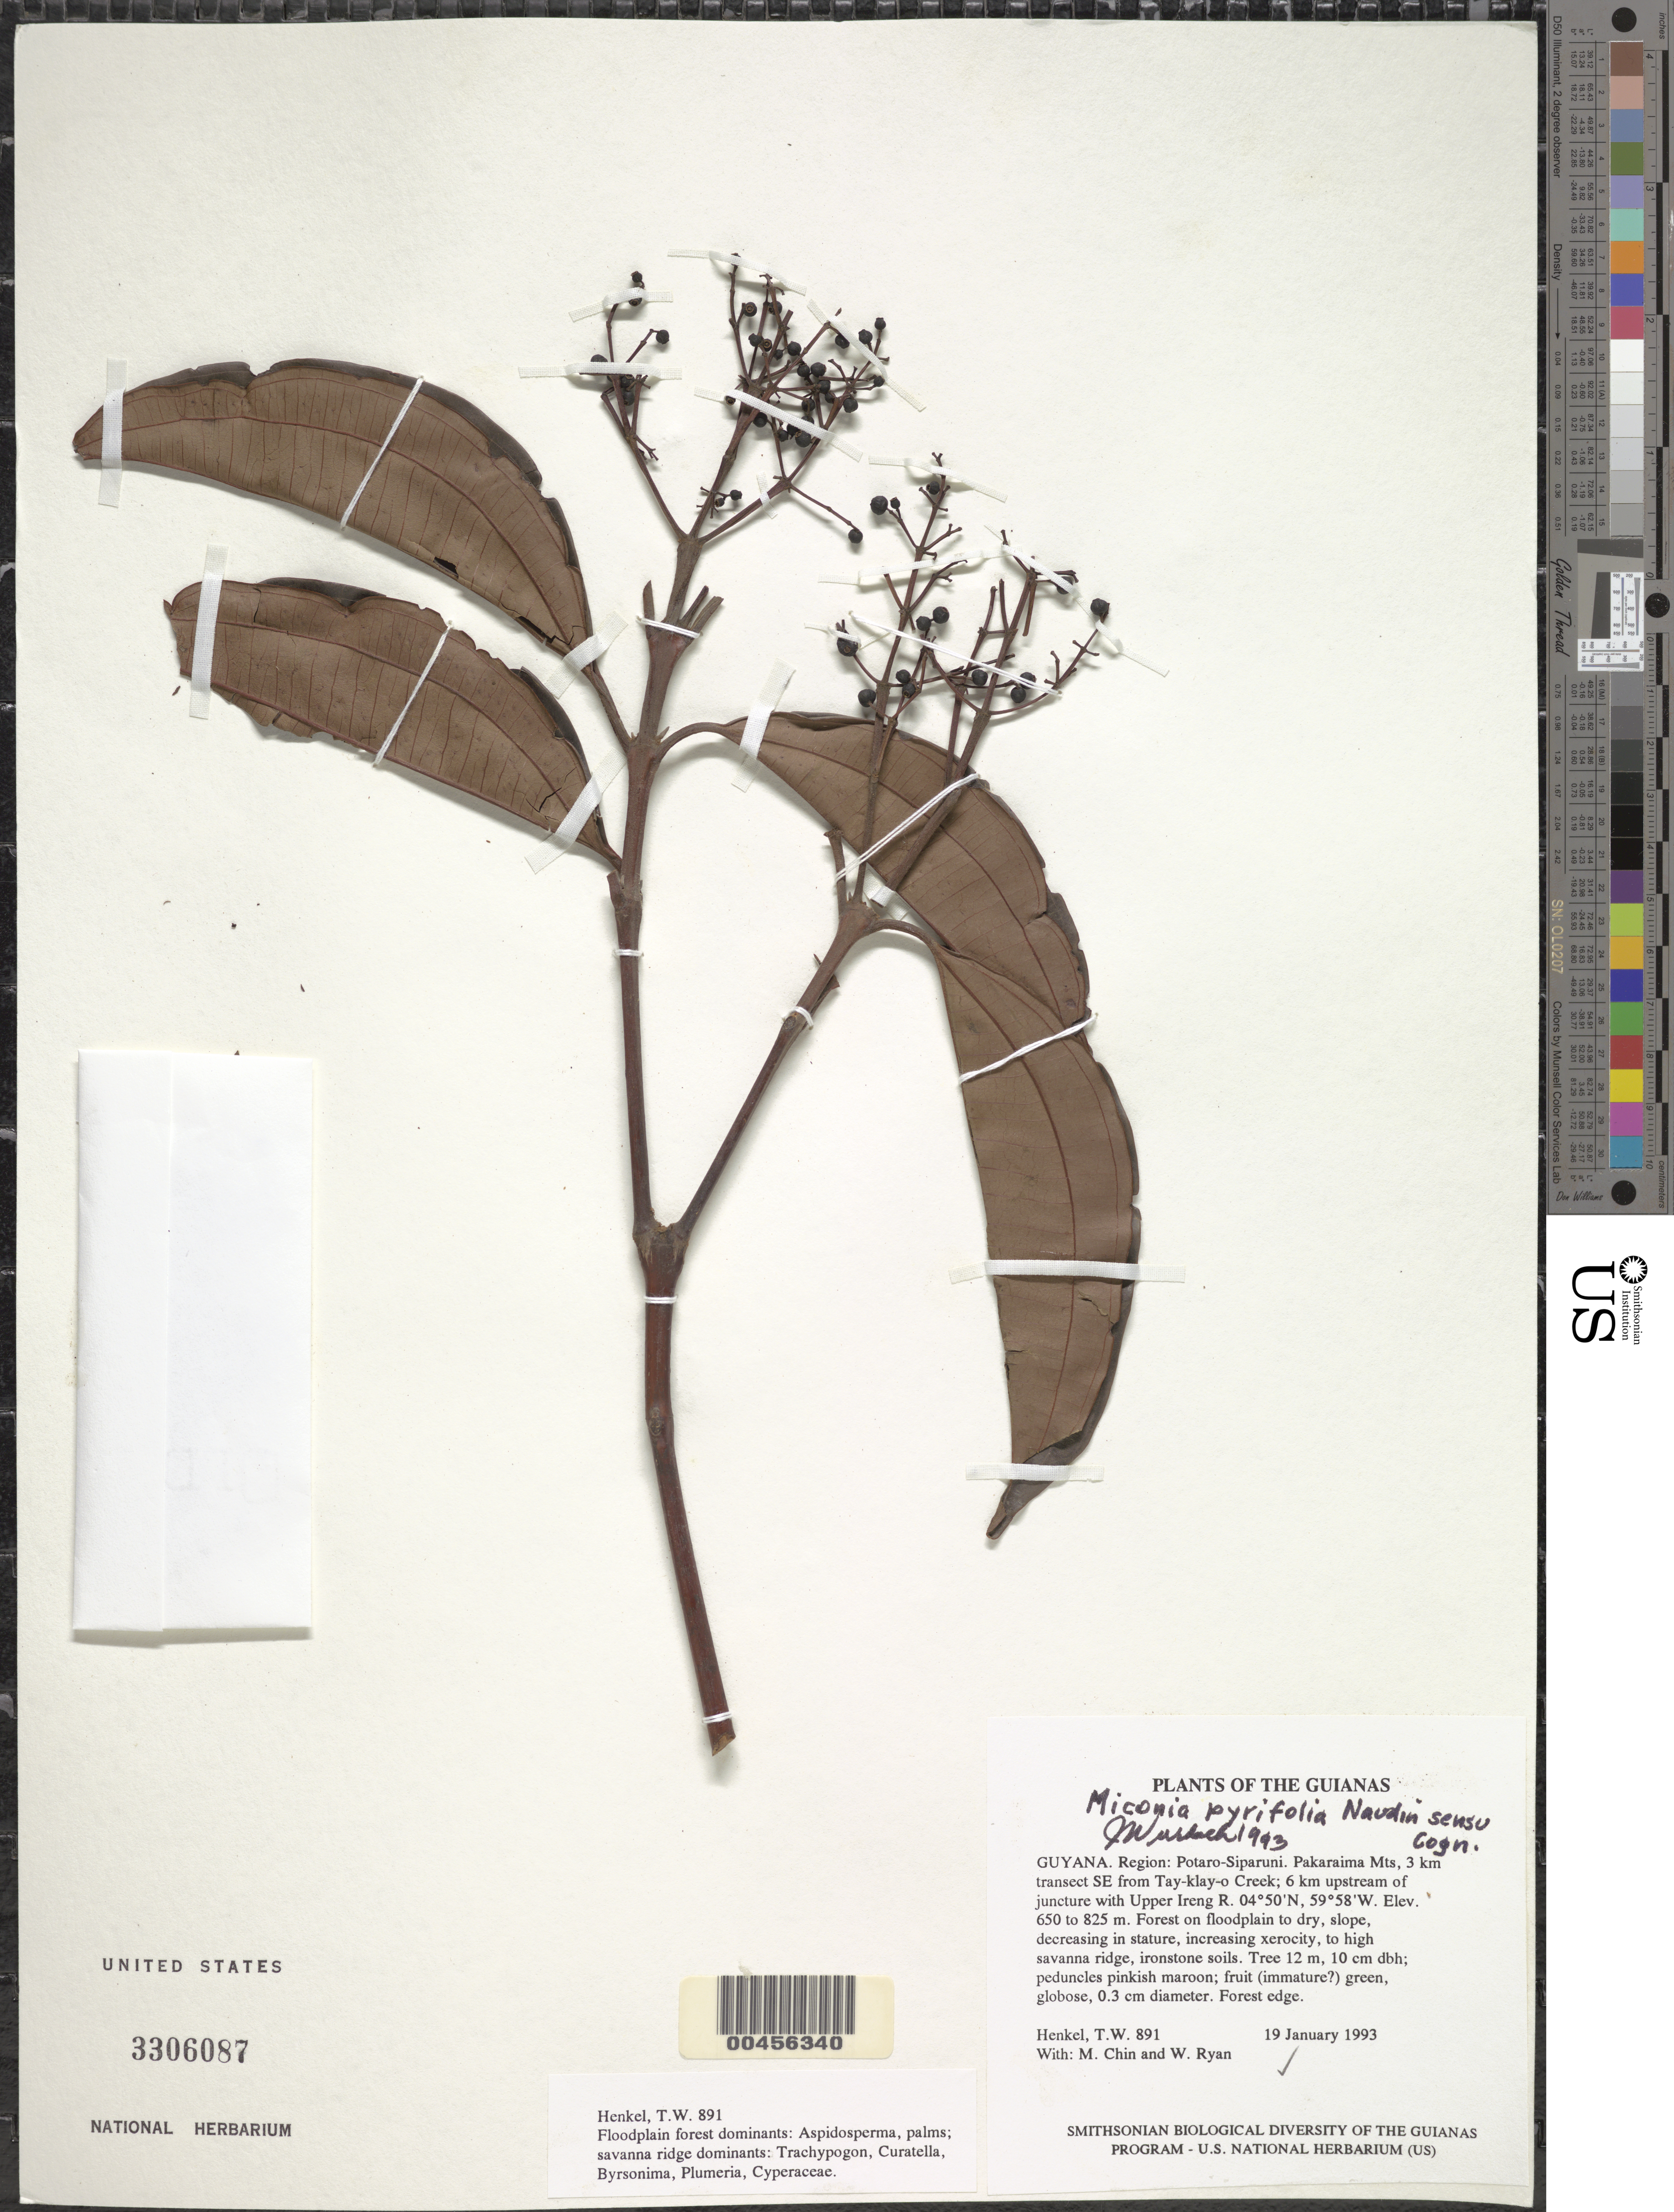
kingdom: Plantae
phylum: Tracheophyta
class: Magnoliopsida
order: Myrtales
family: Melastomataceae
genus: Miconia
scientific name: Miconia pyrifolia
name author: Naudin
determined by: Wurdack, John J., (US), US (UNITED STATES)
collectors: T. Henkel, M. Chin & W. Ryan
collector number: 891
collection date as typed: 19 January 1993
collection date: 1993-01-19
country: Guyana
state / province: Potaro-Siparuni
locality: Pakaraima Mts, 3 km transect SE from Tay-klay-o Creek; 6 km upstream of juncture with Upper Ireng R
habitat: Forest on floodplain to dry, slope, decreasing in stature, increasing xerocity, to high savanna ridge, ironstone soils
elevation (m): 650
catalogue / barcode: US 3306087